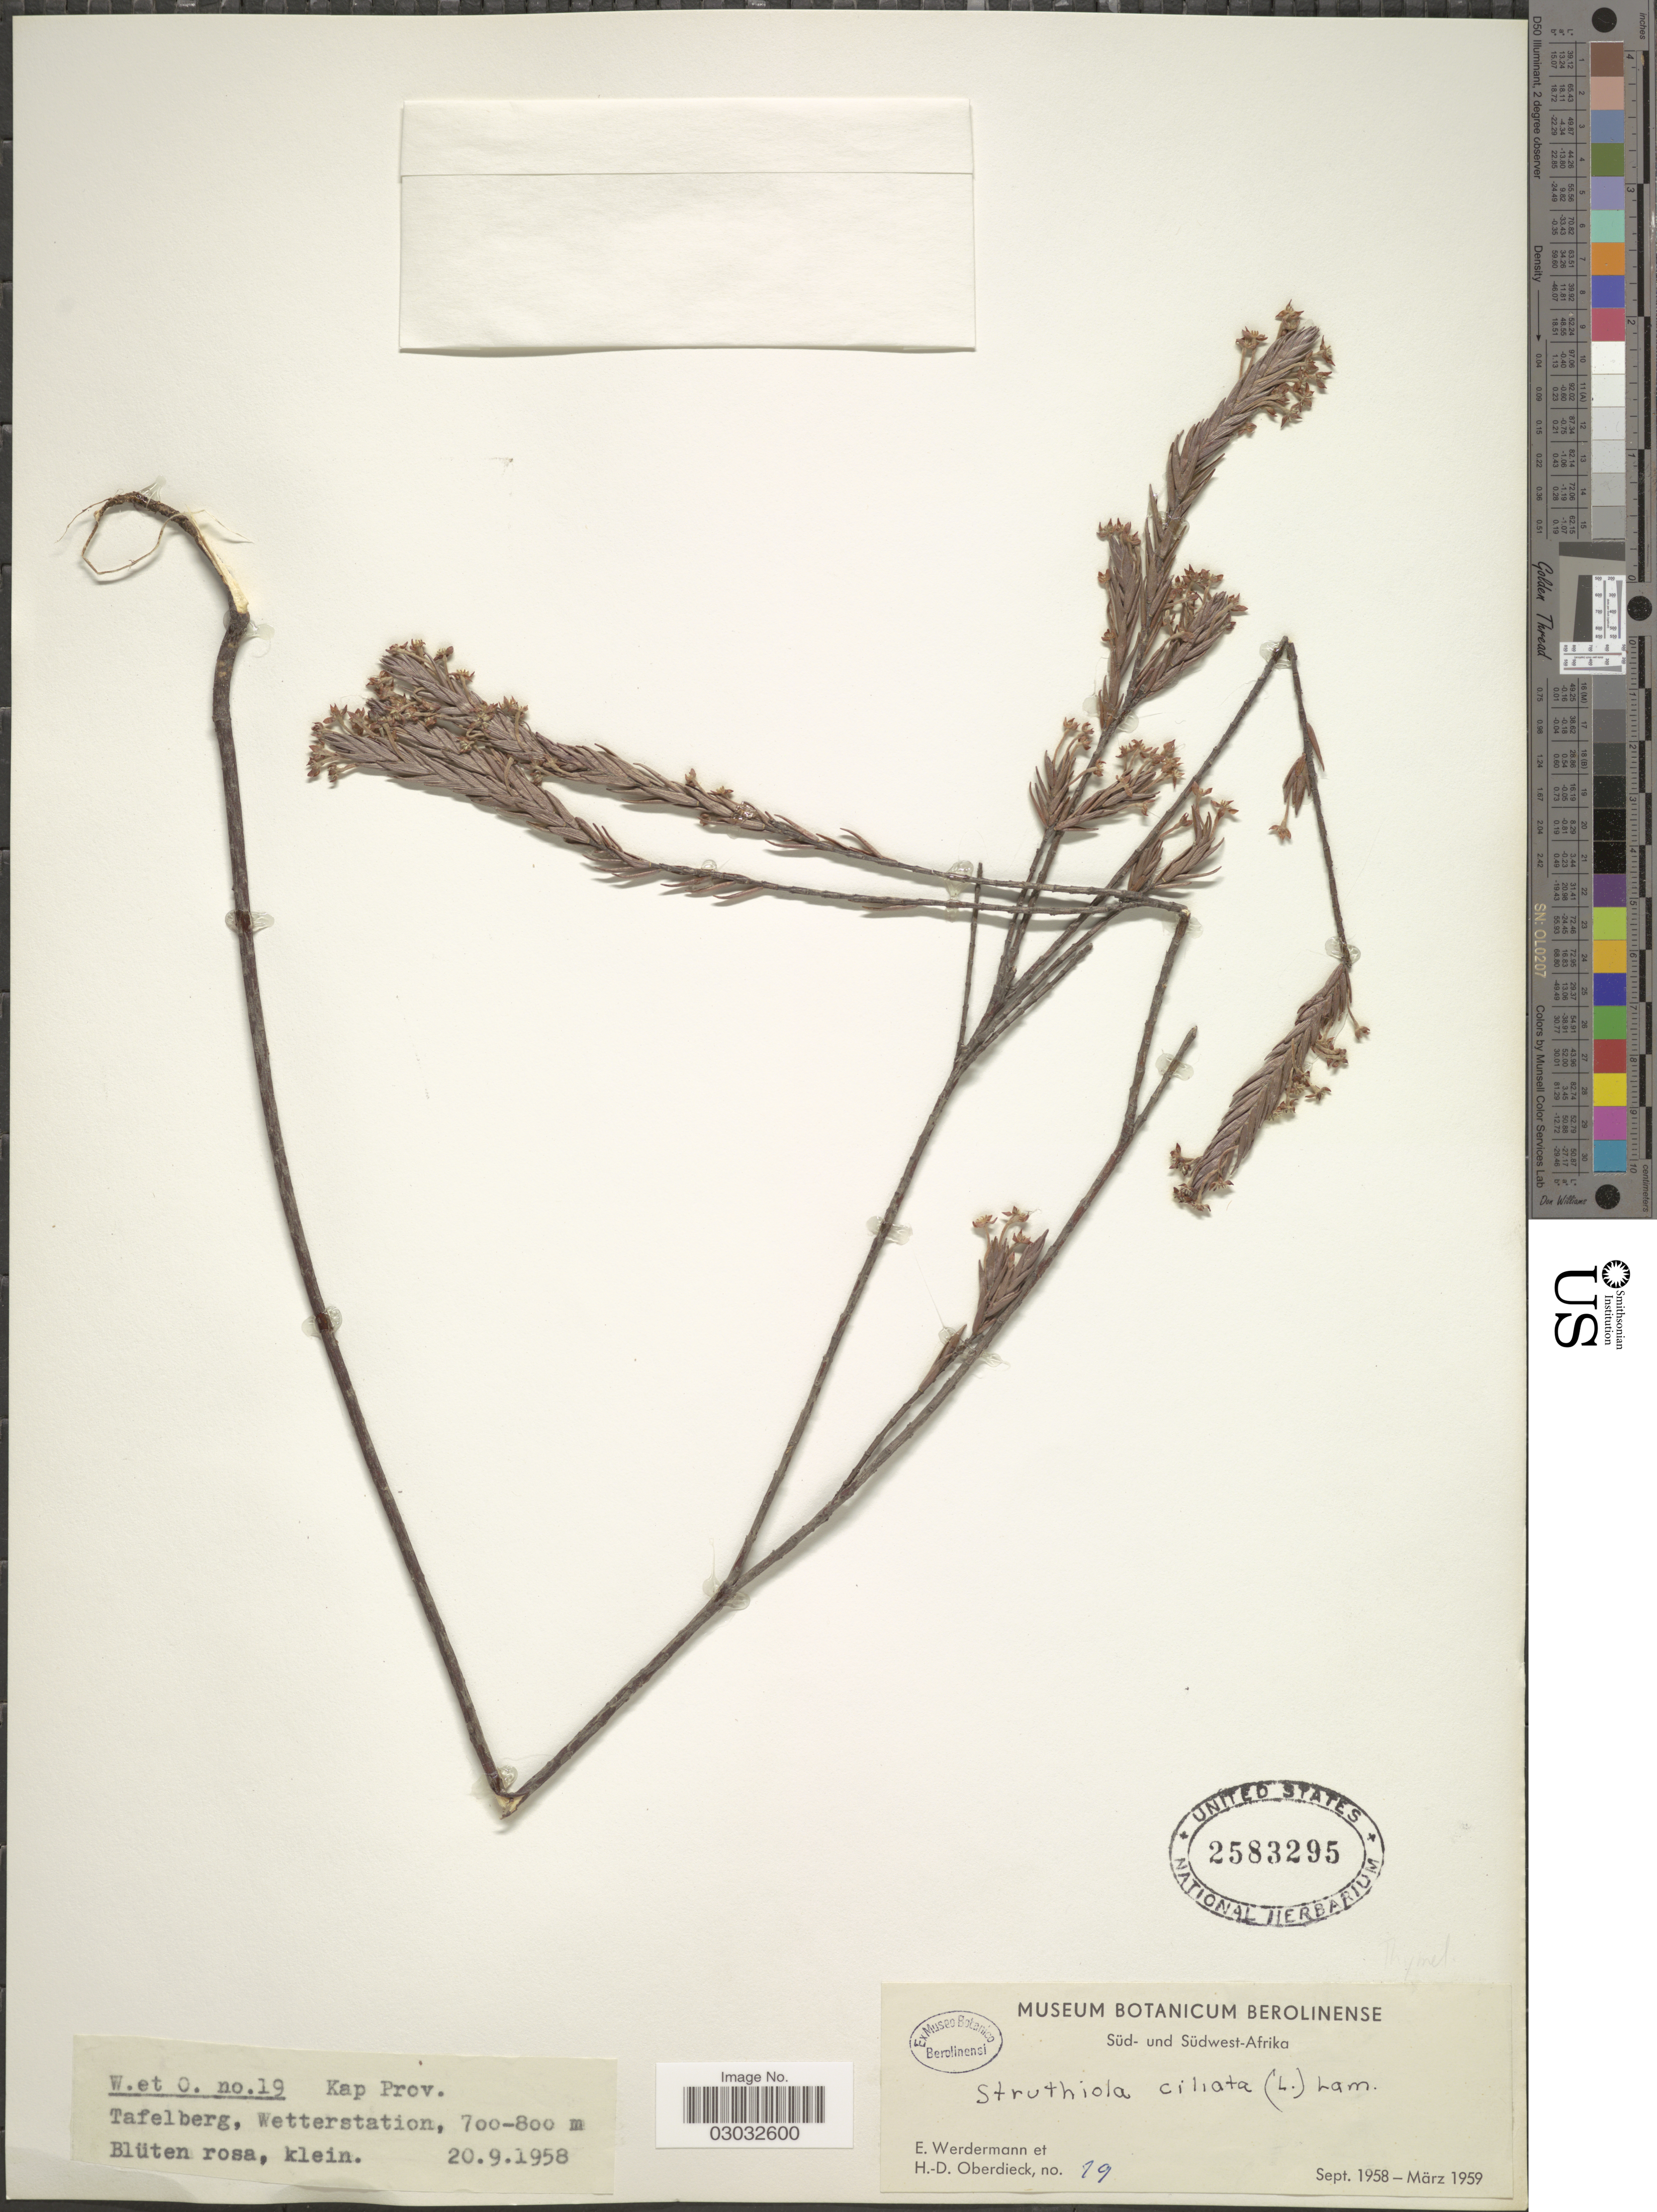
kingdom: Plantae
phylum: Tracheophyta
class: Magnoliopsida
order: Malvales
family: Thymelaeaceae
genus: Struthiola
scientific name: Struthiola ciliata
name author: (L.) Lam.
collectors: E. Werdermann & H. Oberdieck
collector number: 19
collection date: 1958-09-20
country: South Africa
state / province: Western Cape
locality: Süd-Afrika. Kap Prov. Tafelberg, Wetterstation.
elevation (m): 700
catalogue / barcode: US 2583295